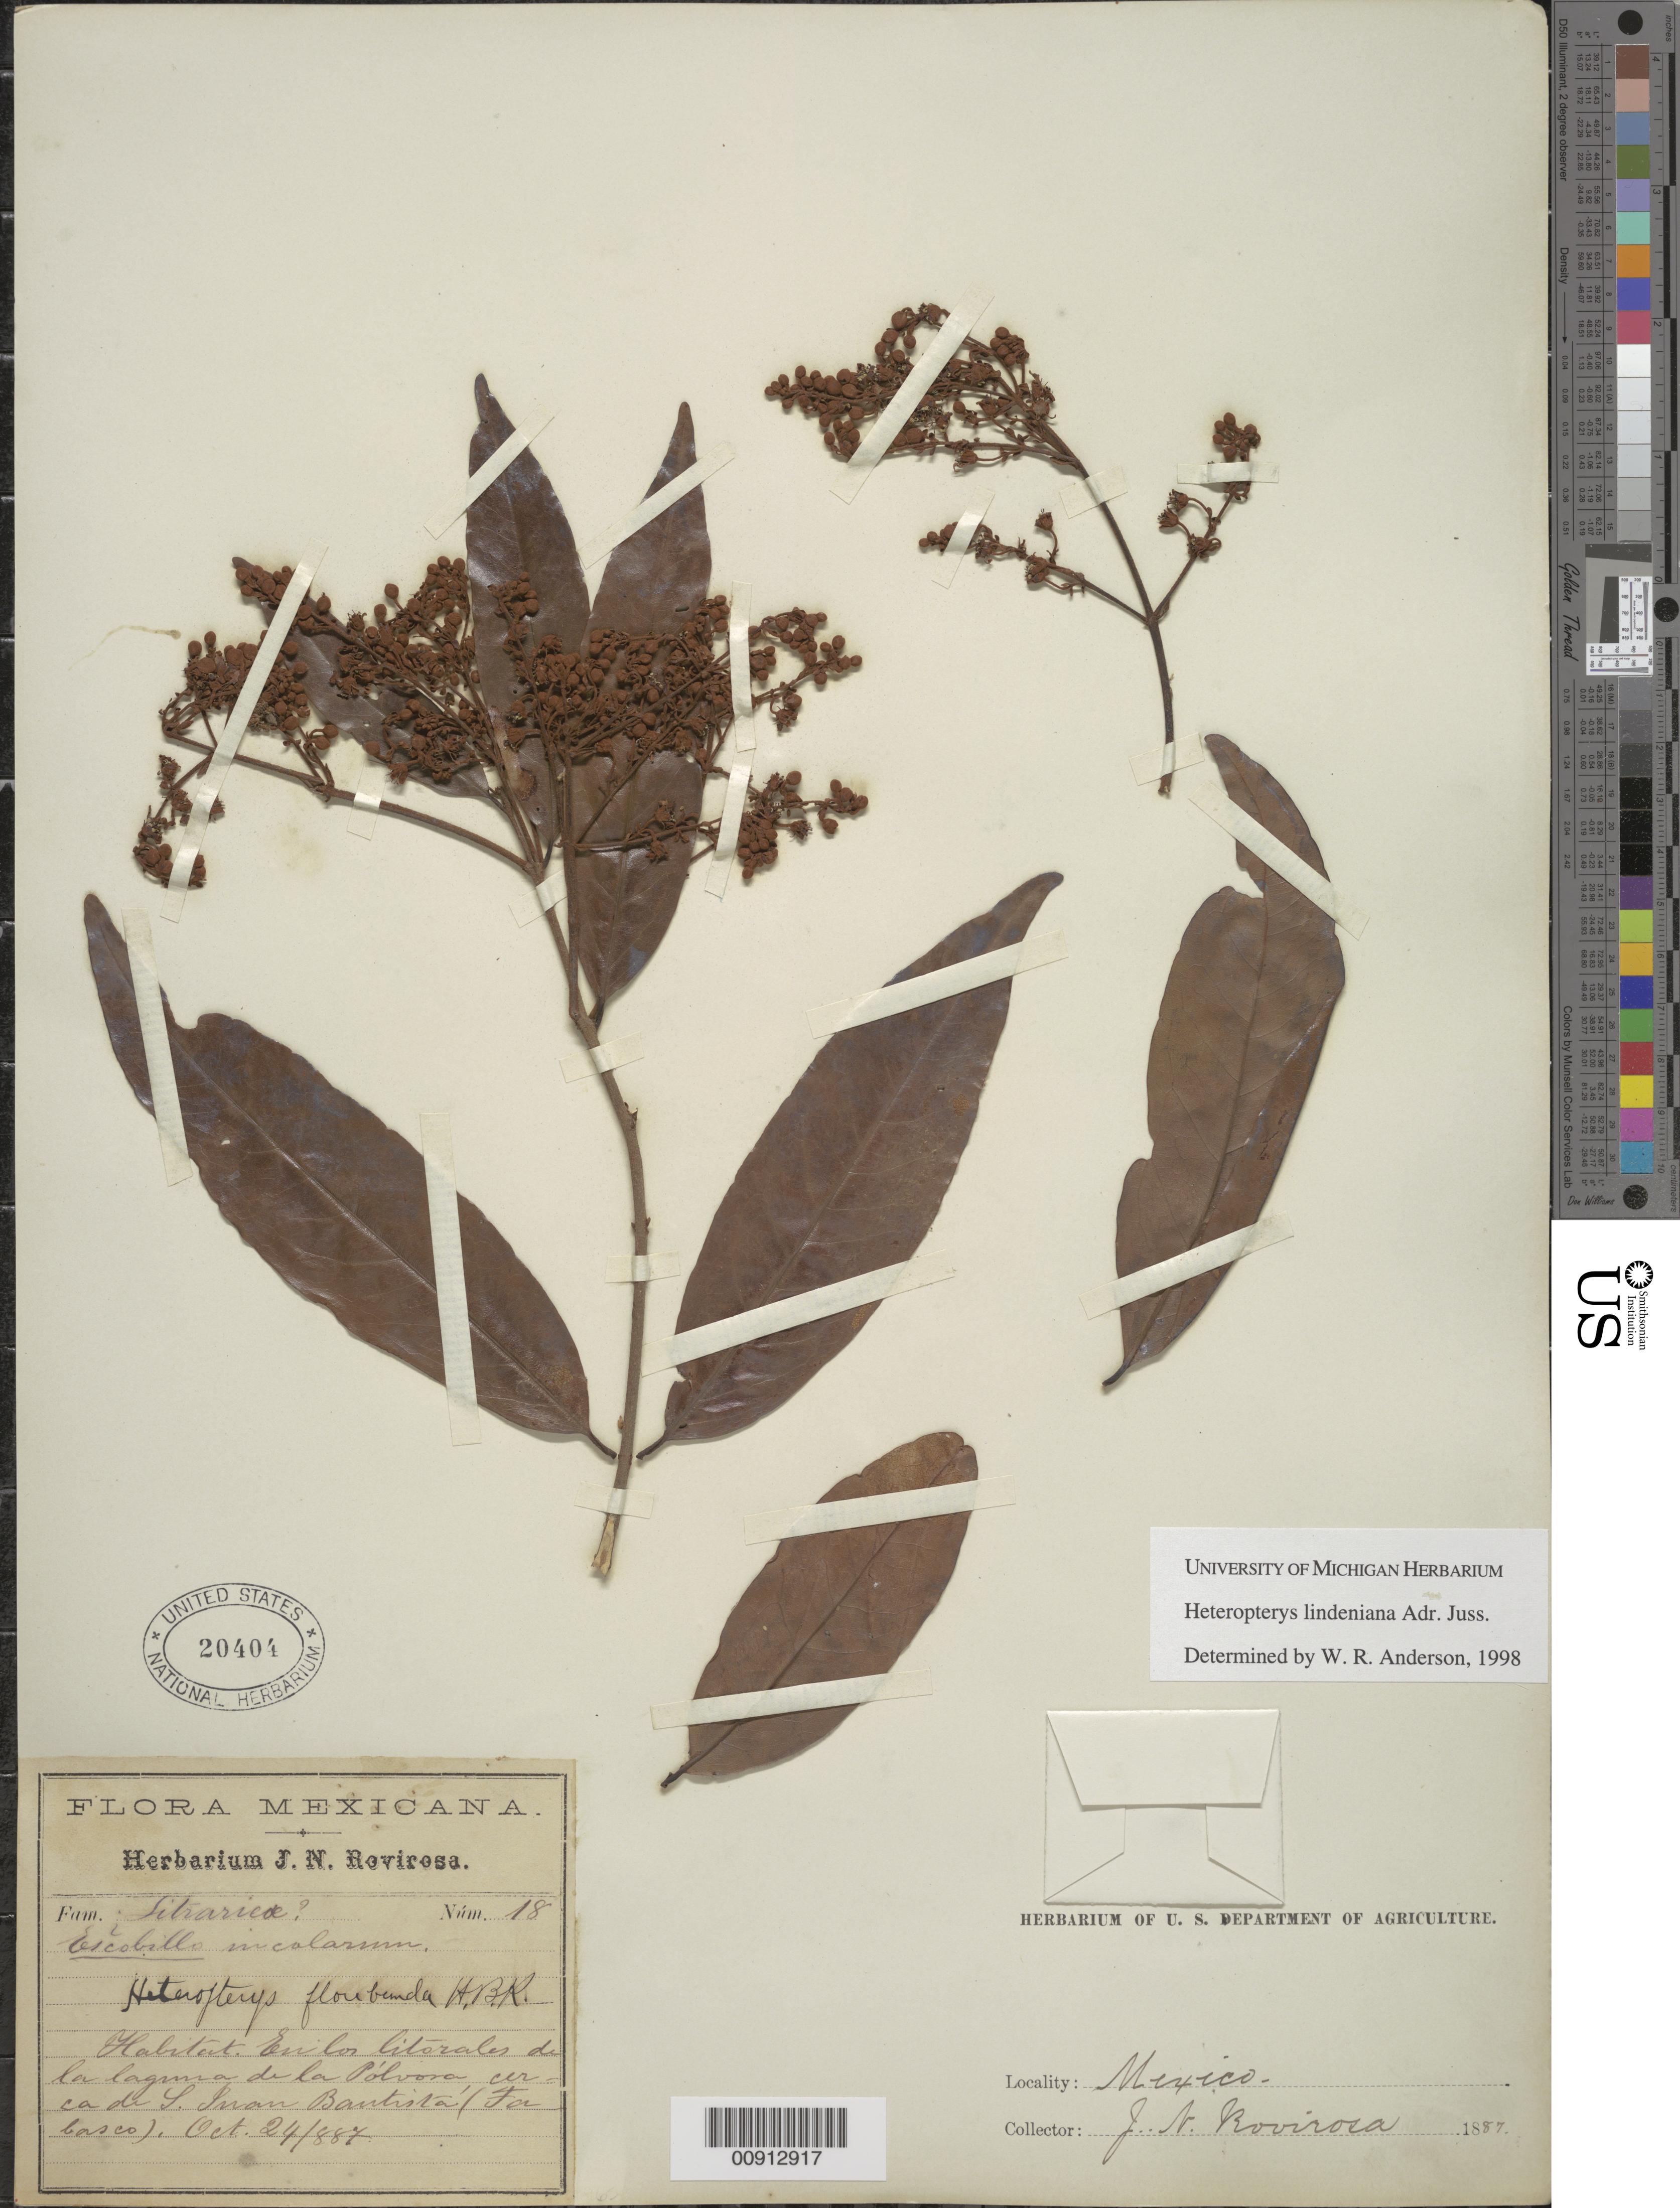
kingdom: Plantae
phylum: Tracheophyta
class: Magnoliopsida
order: Malpighiales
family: Malpighiaceae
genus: Heteropterys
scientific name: Heteropterys lindeniana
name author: A. Juss.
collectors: J. N. Rovirosa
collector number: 18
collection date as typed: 24 Oct 1887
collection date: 1887-10-24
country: Mexico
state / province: Tabasco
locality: En los litorales de la laguna de la Pólvora, cerca de S. Juan Bautista (Tabasco).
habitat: In calarum.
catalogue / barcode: US 20404